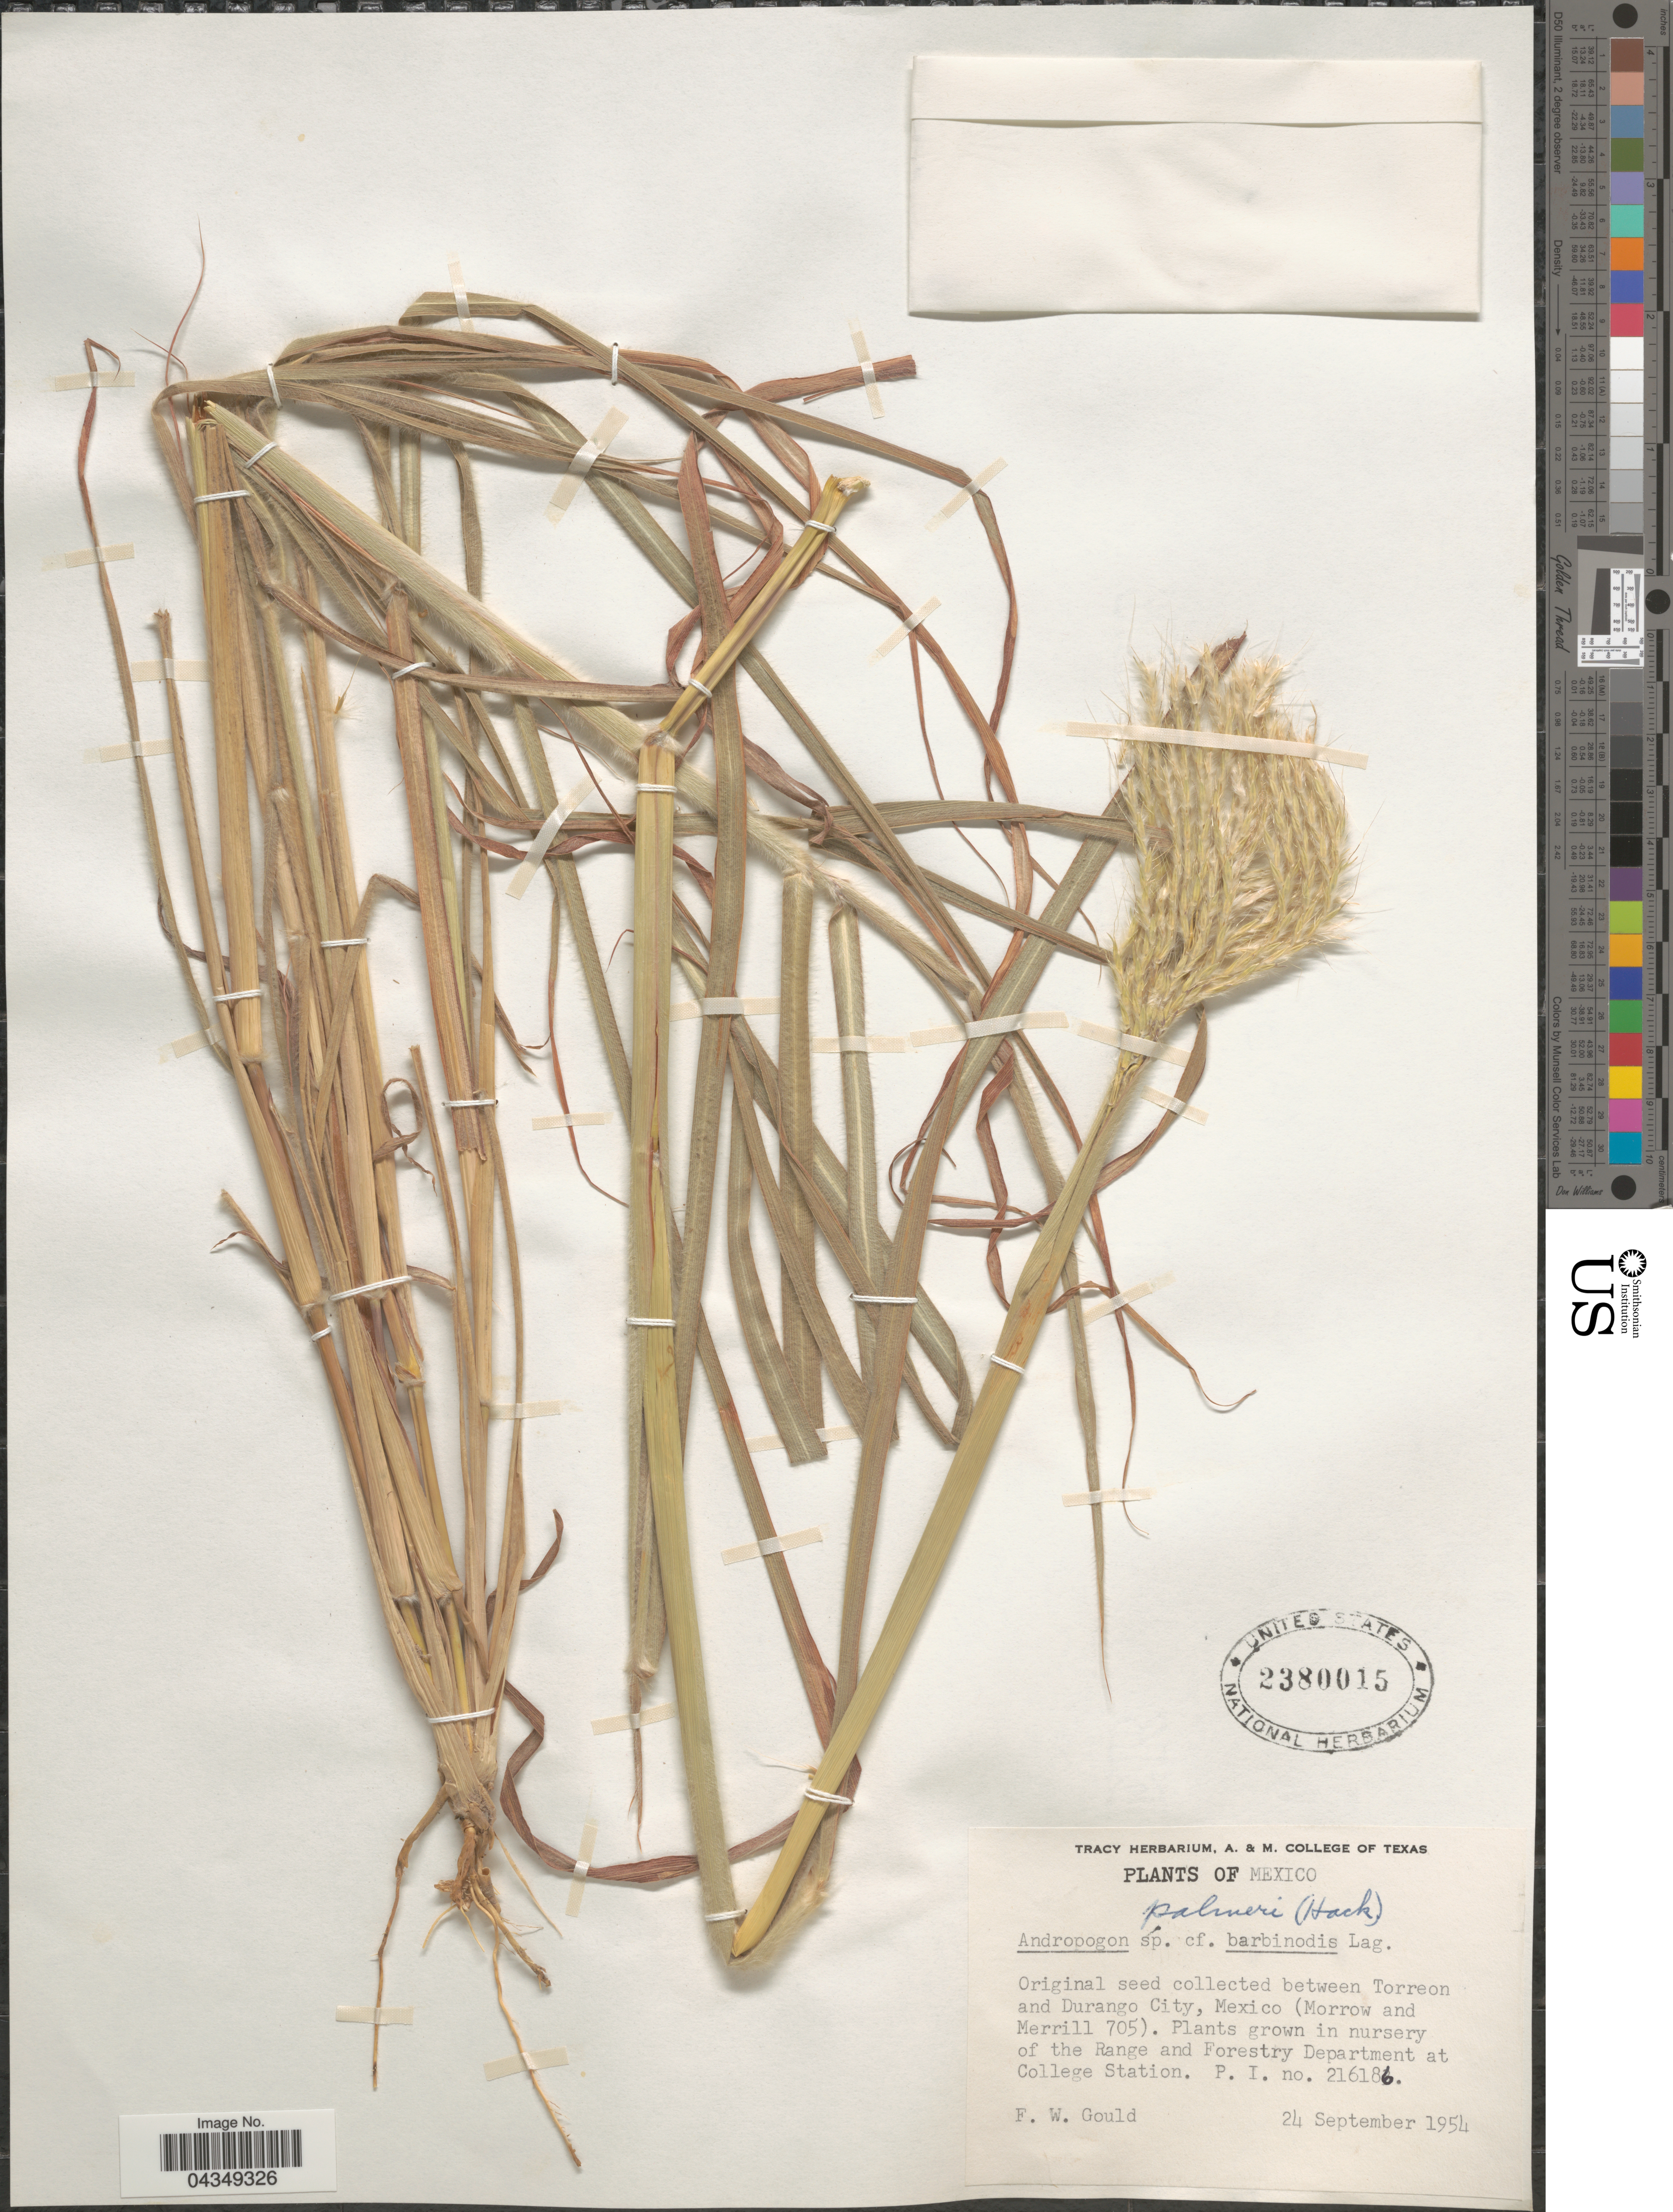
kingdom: Plantae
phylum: Tracheophyta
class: Liliopsida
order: Poales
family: Poaceae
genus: Bothriochloa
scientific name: Bothriochloa palmeri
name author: (Hack.) Pilg.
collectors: F. W. Gould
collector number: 216186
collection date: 1954-09-24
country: Mexico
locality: Plants grown in nursery of the Range and Forestry Department at College Station.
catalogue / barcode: US 2380015